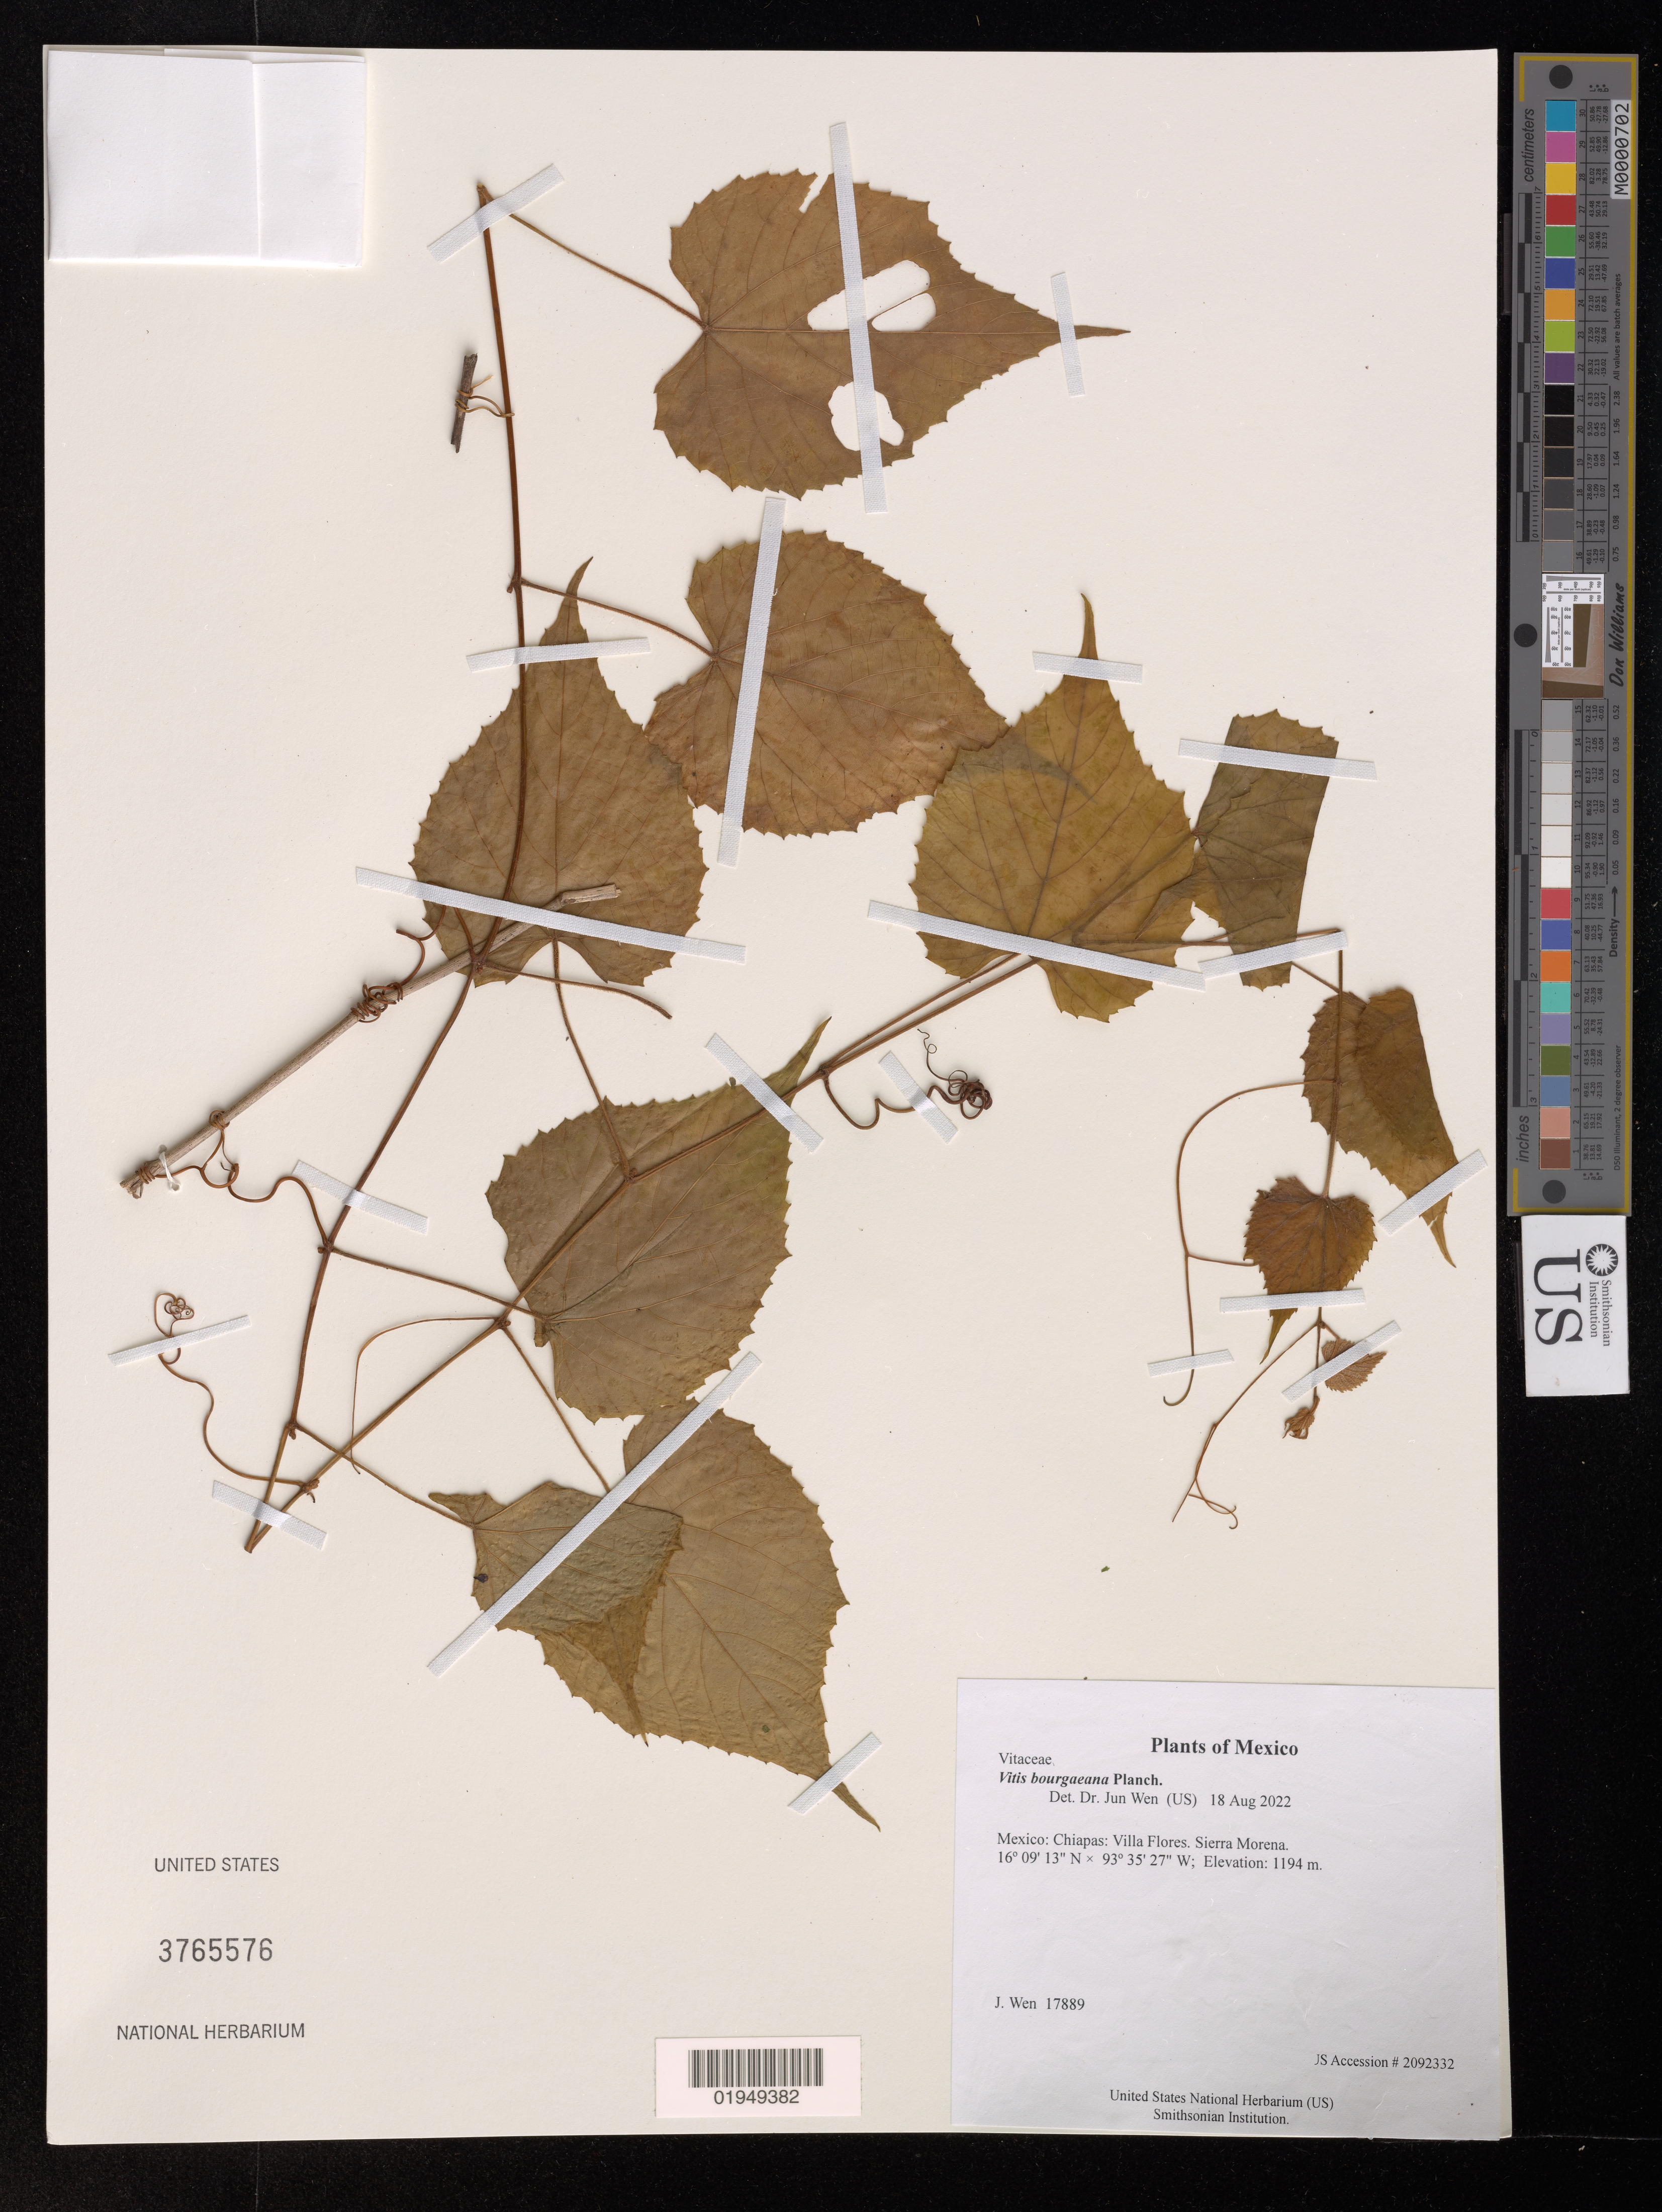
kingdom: Plantae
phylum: Tracheophyta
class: Magnoliopsida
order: Vitales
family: Vitaceae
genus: Vitis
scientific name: Vitis bourgaeana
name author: Planch.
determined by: Wen, Jun, (BOT), Smithsonian Institution - National Museum of Natural History (UNITED STATES)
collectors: J. Wen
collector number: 17889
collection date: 2022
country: Mexico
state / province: Chiapas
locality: Villa Flores. Sierra Morena.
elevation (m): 1194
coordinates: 16 913 N, 93 35 27 W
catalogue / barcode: US 3765576